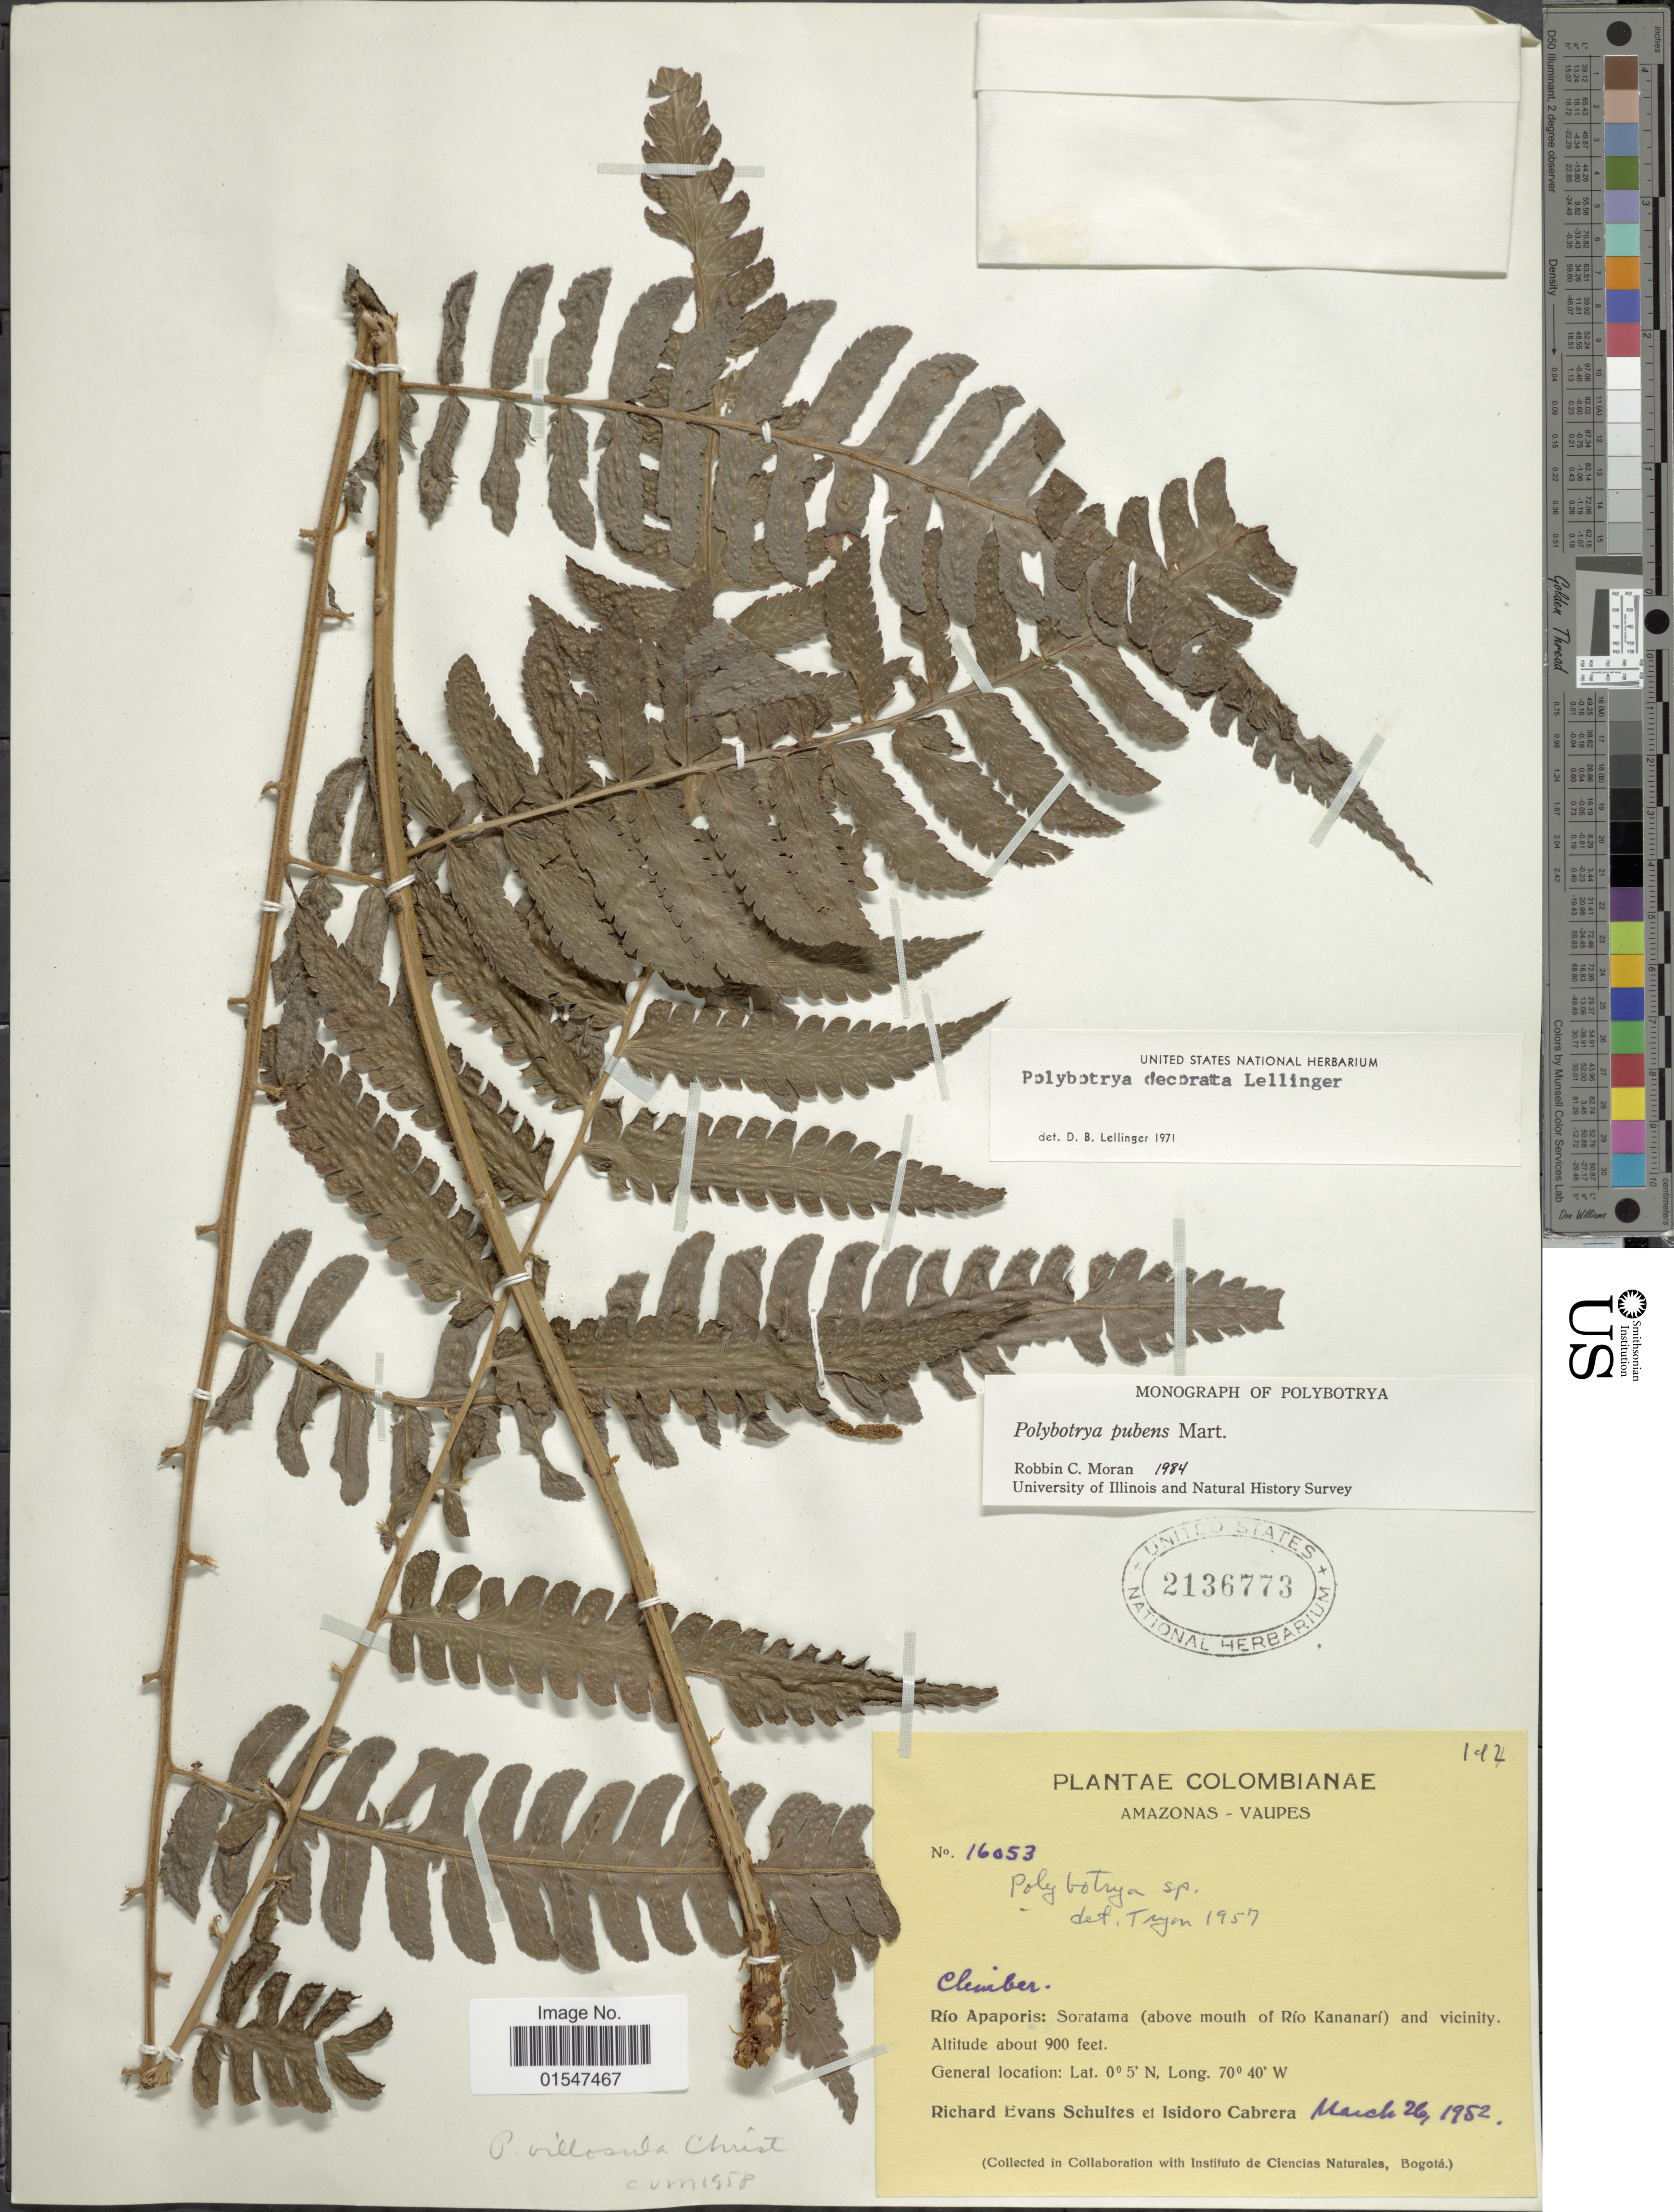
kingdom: Plantae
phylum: Tracheophyta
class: Polypodiopsida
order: Polypodiales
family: Dryopteridaceae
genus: Polybotrya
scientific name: Polybotrya pubens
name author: Mart.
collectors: R. E. Schultes & I. Cabrera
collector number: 16053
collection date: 1952-03-26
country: Colombia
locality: Amazonas-Vaupes, Río Apaporis: Soratama (above mouth of Río Kananarí) and vicinity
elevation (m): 274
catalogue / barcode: US 2136773